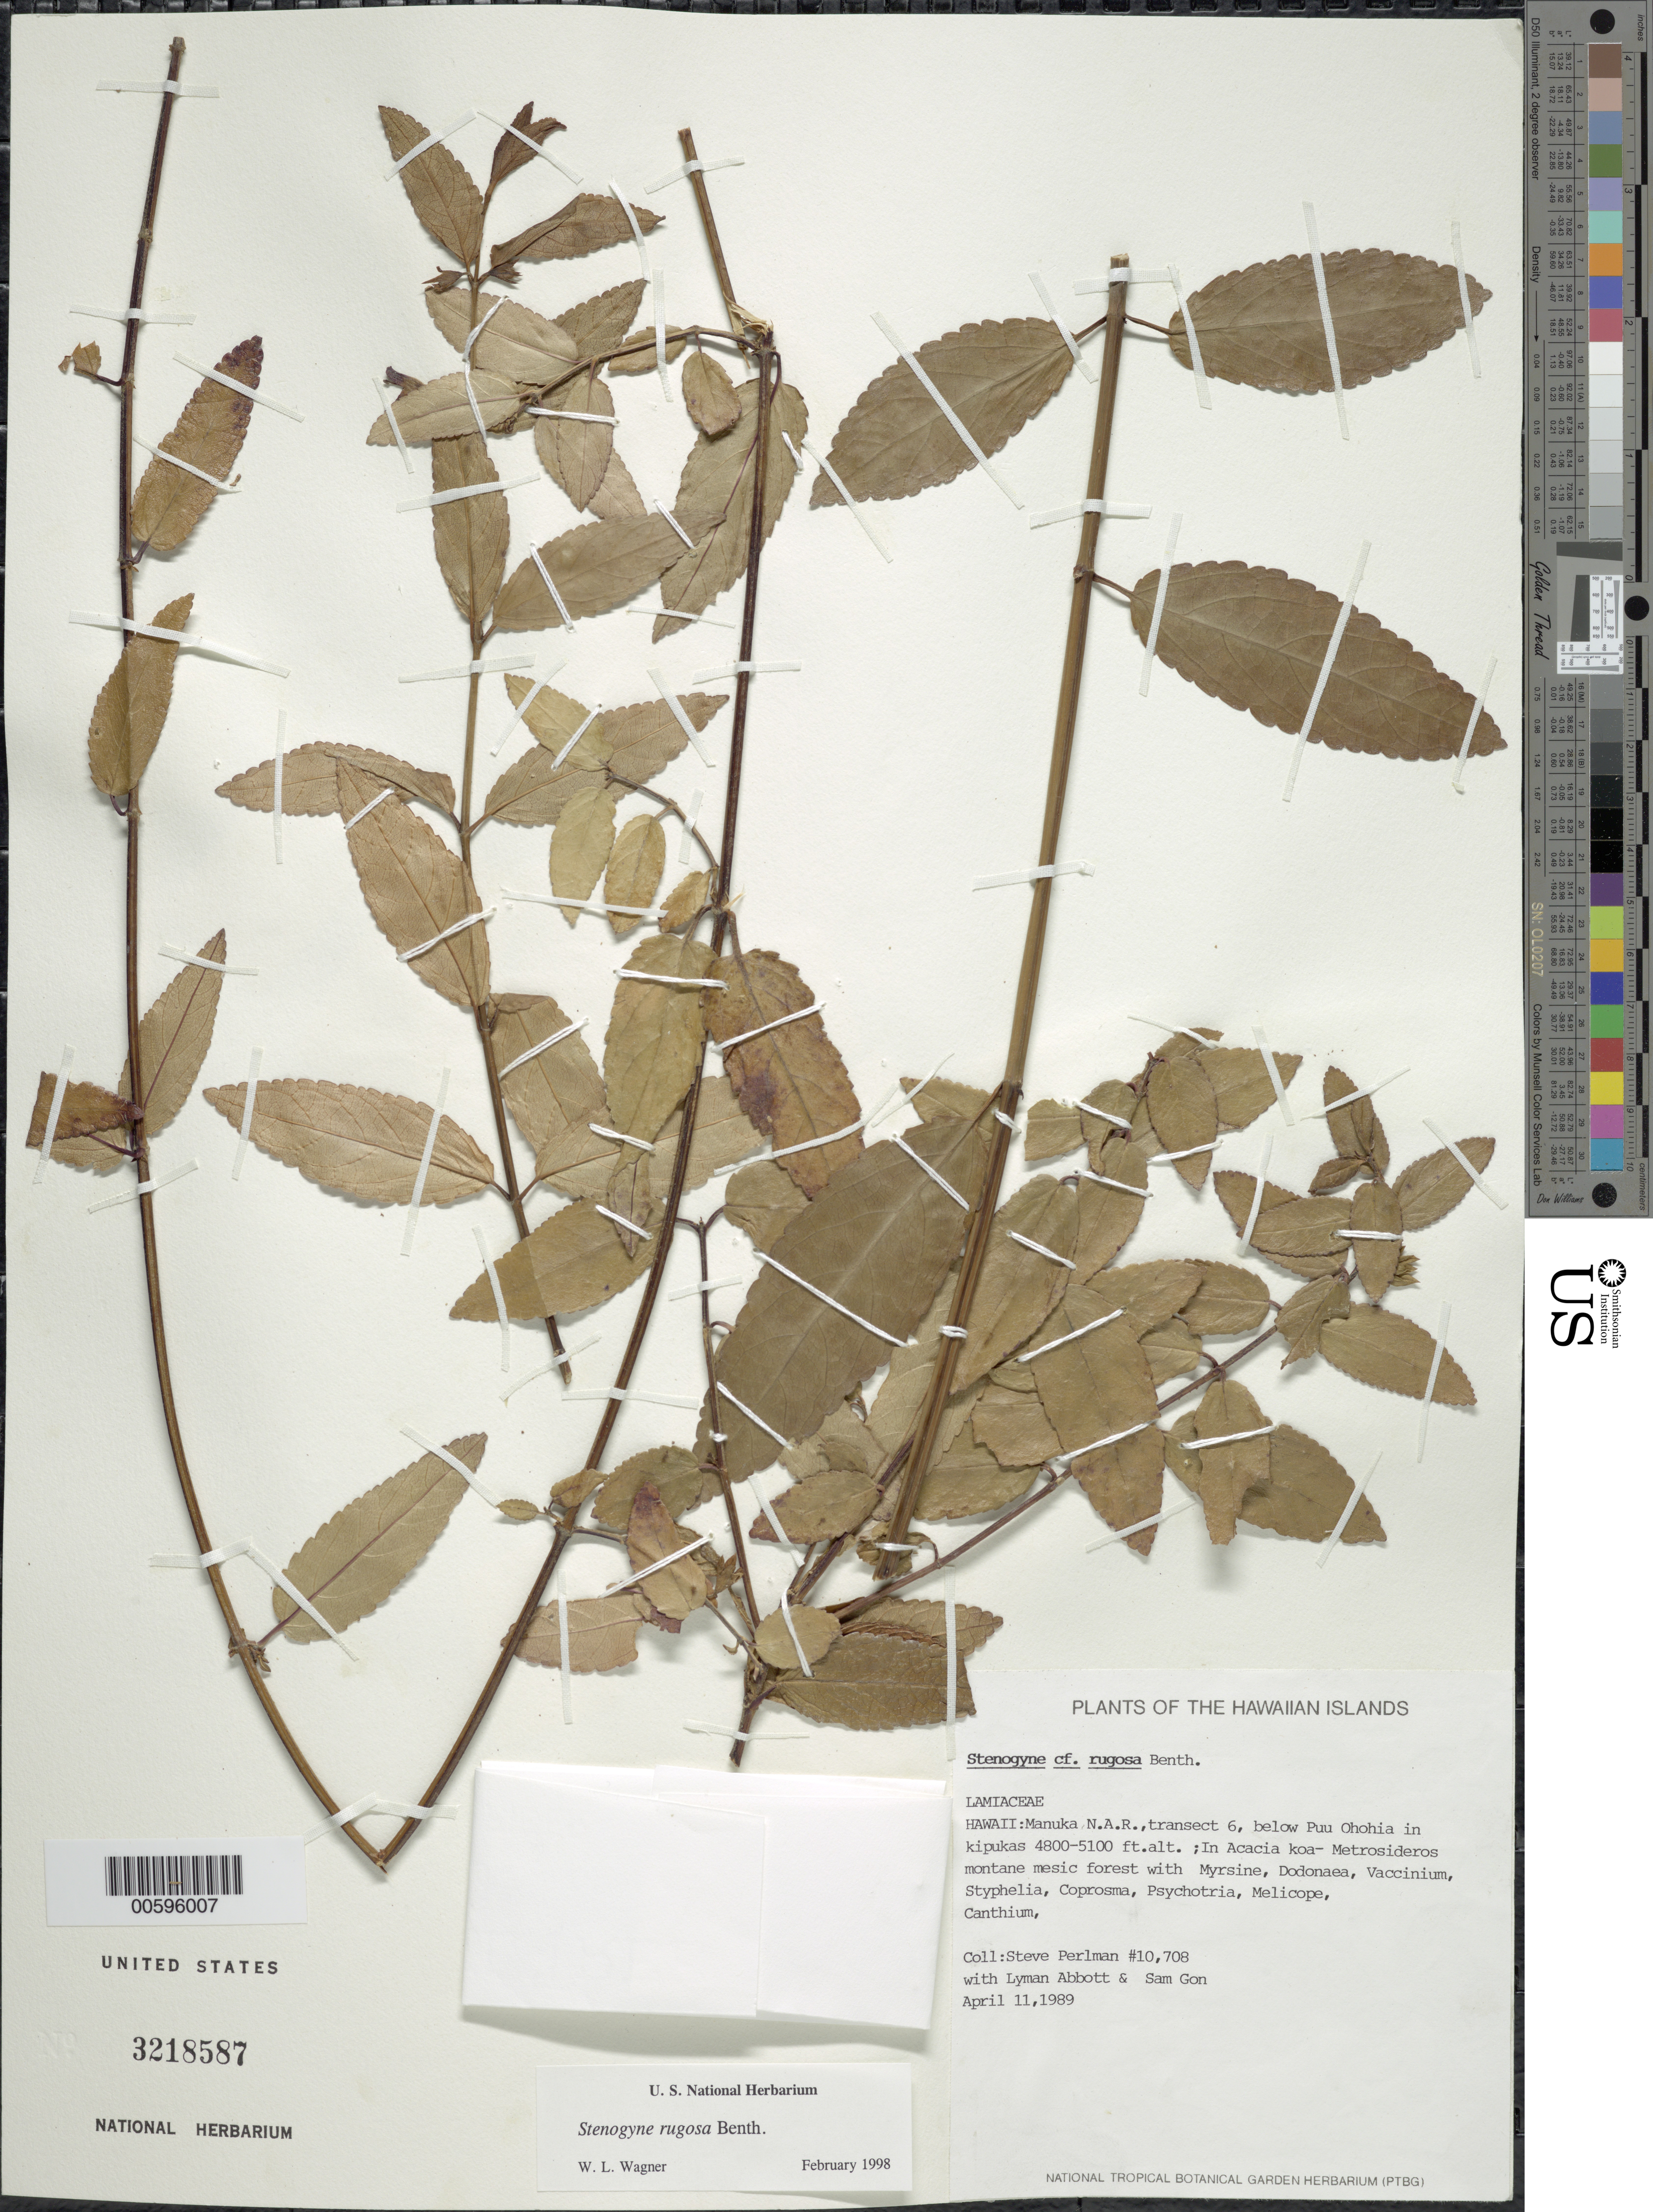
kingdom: Plantae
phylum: Tracheophyta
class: Magnoliopsida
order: Lamiales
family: Lamiaceae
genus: Stenogyne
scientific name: Stenogyne rugosa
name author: Benth.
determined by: Wagner, W. L., (BOT), Smithsonian Institution - National Museum of Natural History (UNITED STATES)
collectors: S. P. Perlman, L. Abbott & S. Gon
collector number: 10708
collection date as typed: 11 Apr 1989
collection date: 1989-04-11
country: United States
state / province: Hawaii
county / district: Hawaii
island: Hawaii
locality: Manuka N.A.R., transect 6, below Puu Ohohia in kipukas.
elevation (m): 1463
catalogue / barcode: US 3218587